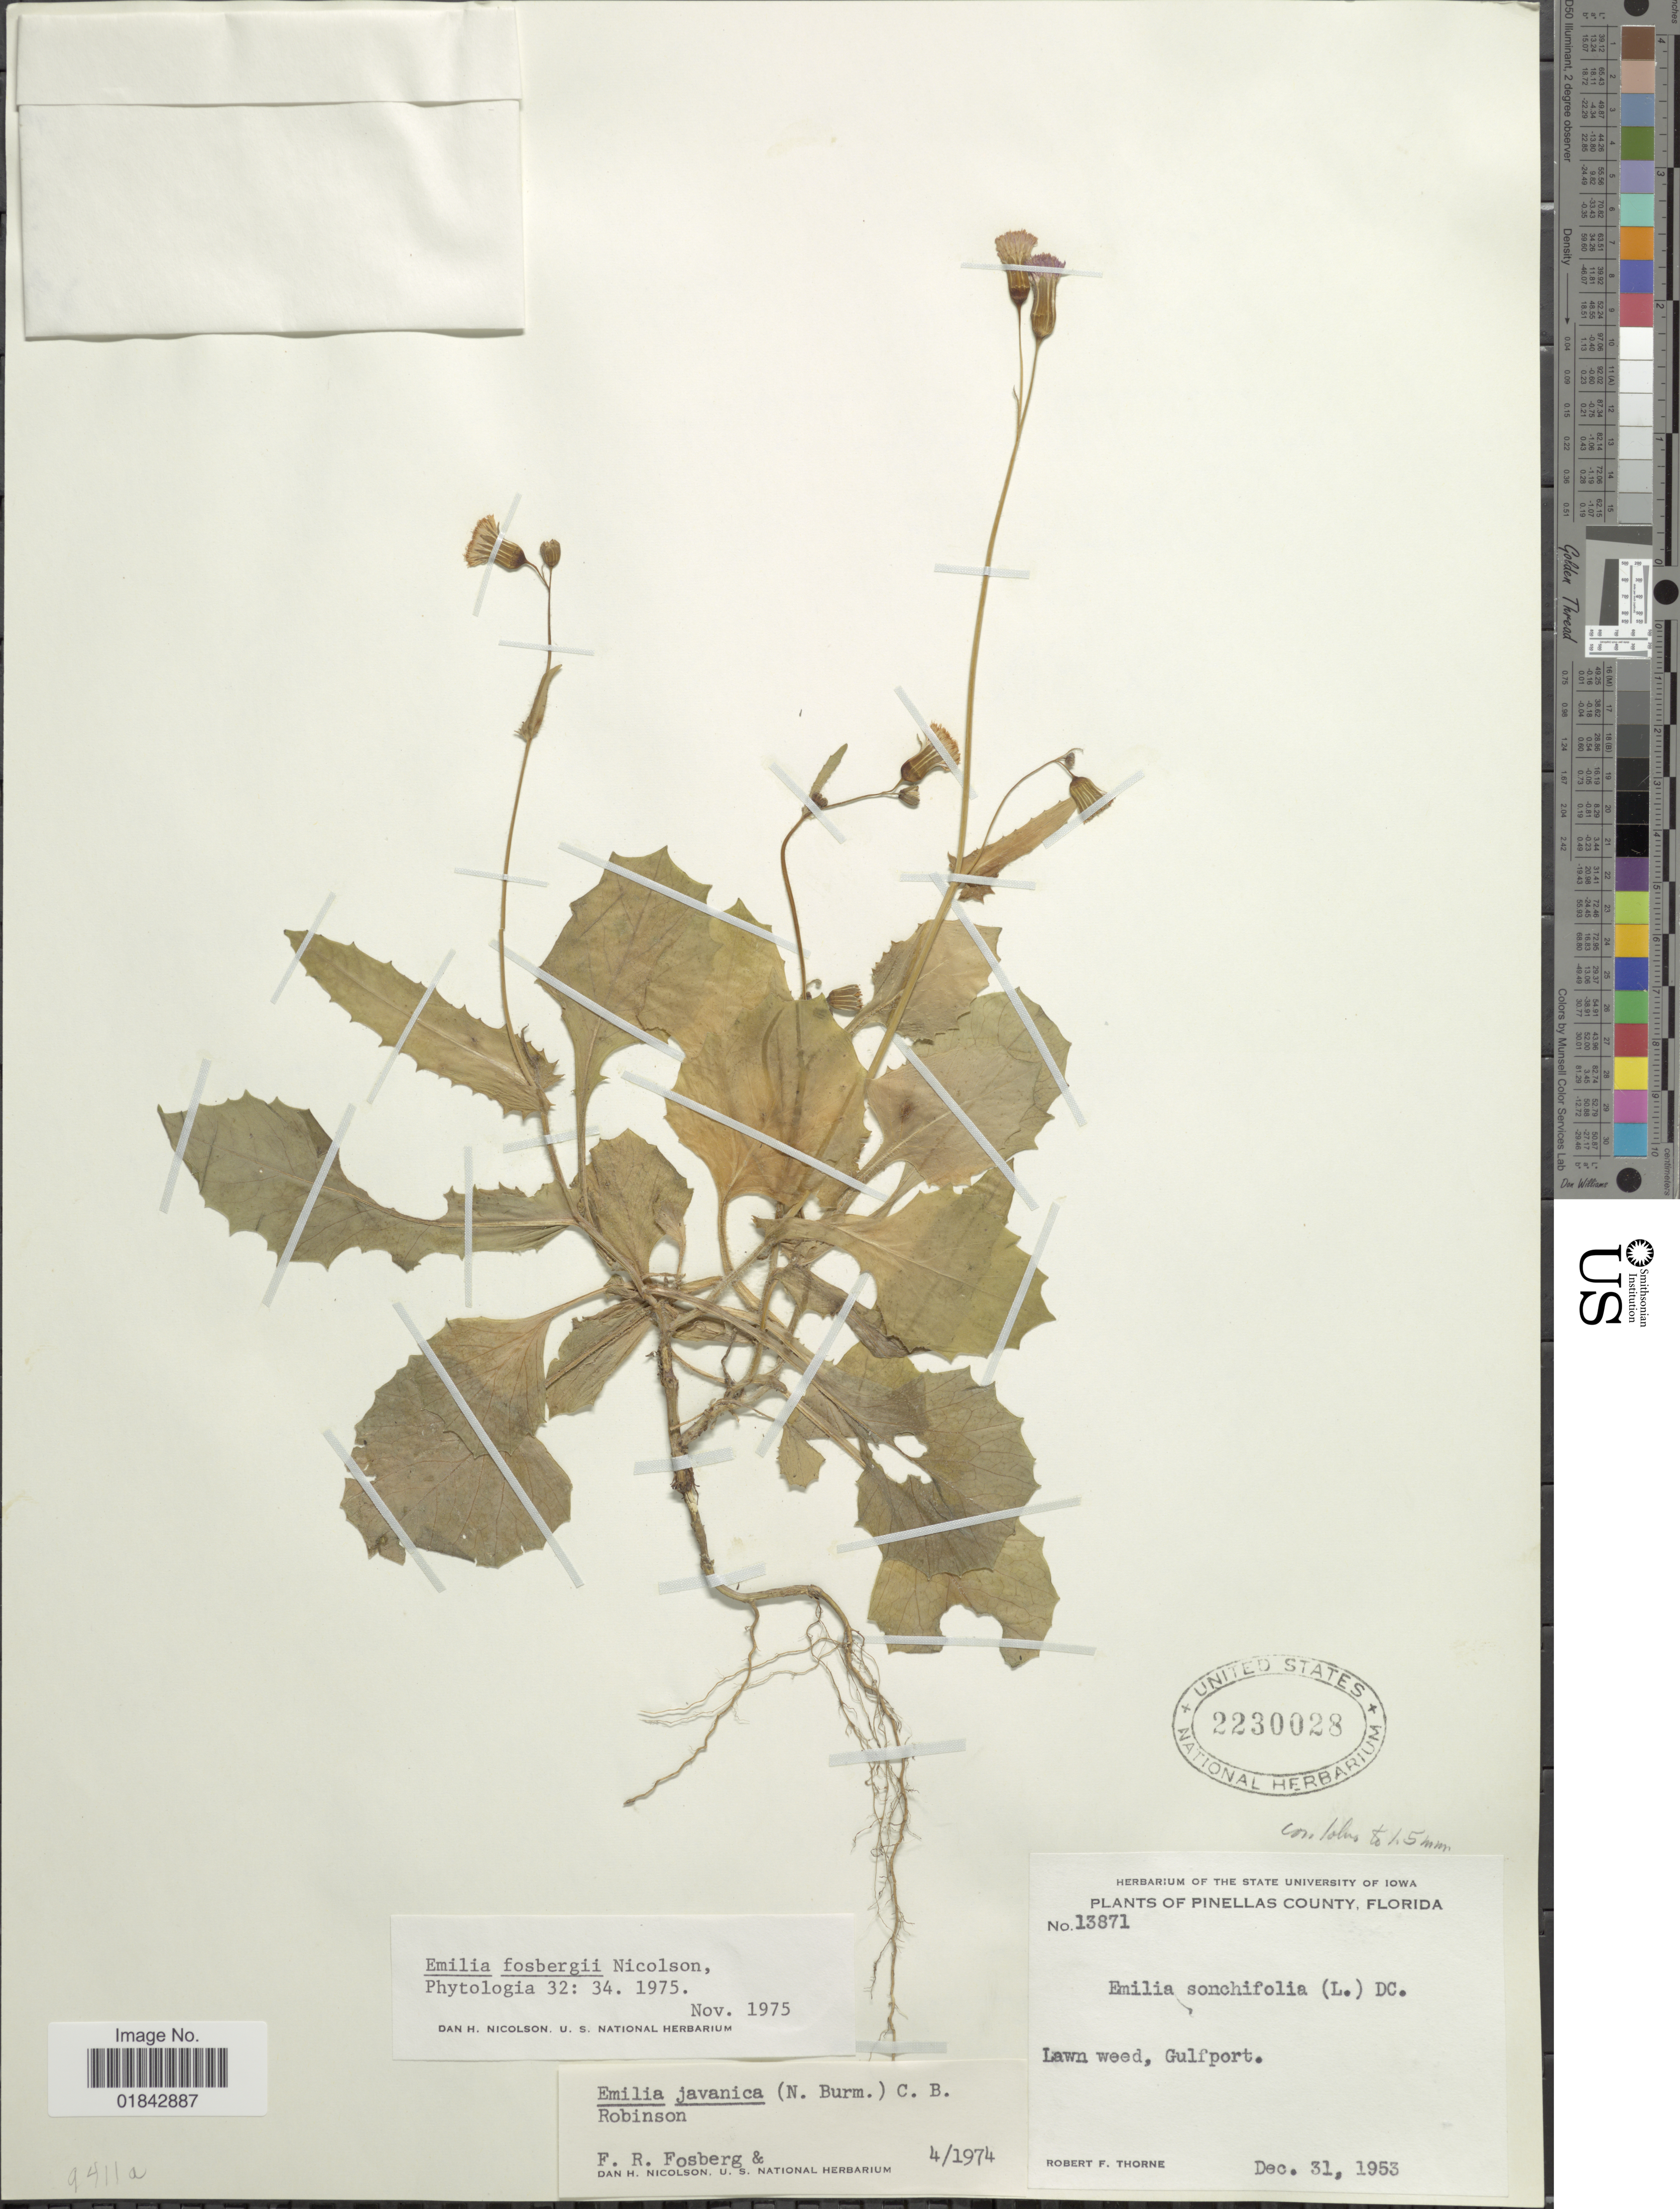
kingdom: Plantae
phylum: Tracheophyta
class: Magnoliopsida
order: Asterales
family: Asteraceae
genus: Emilia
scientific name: Emilia fosbergii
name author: Nicolson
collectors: R. F. Thorne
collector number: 13871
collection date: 1953-12-31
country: United States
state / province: Florida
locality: Pinnelas County, lawn weed, Gulfport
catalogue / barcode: US 2230028